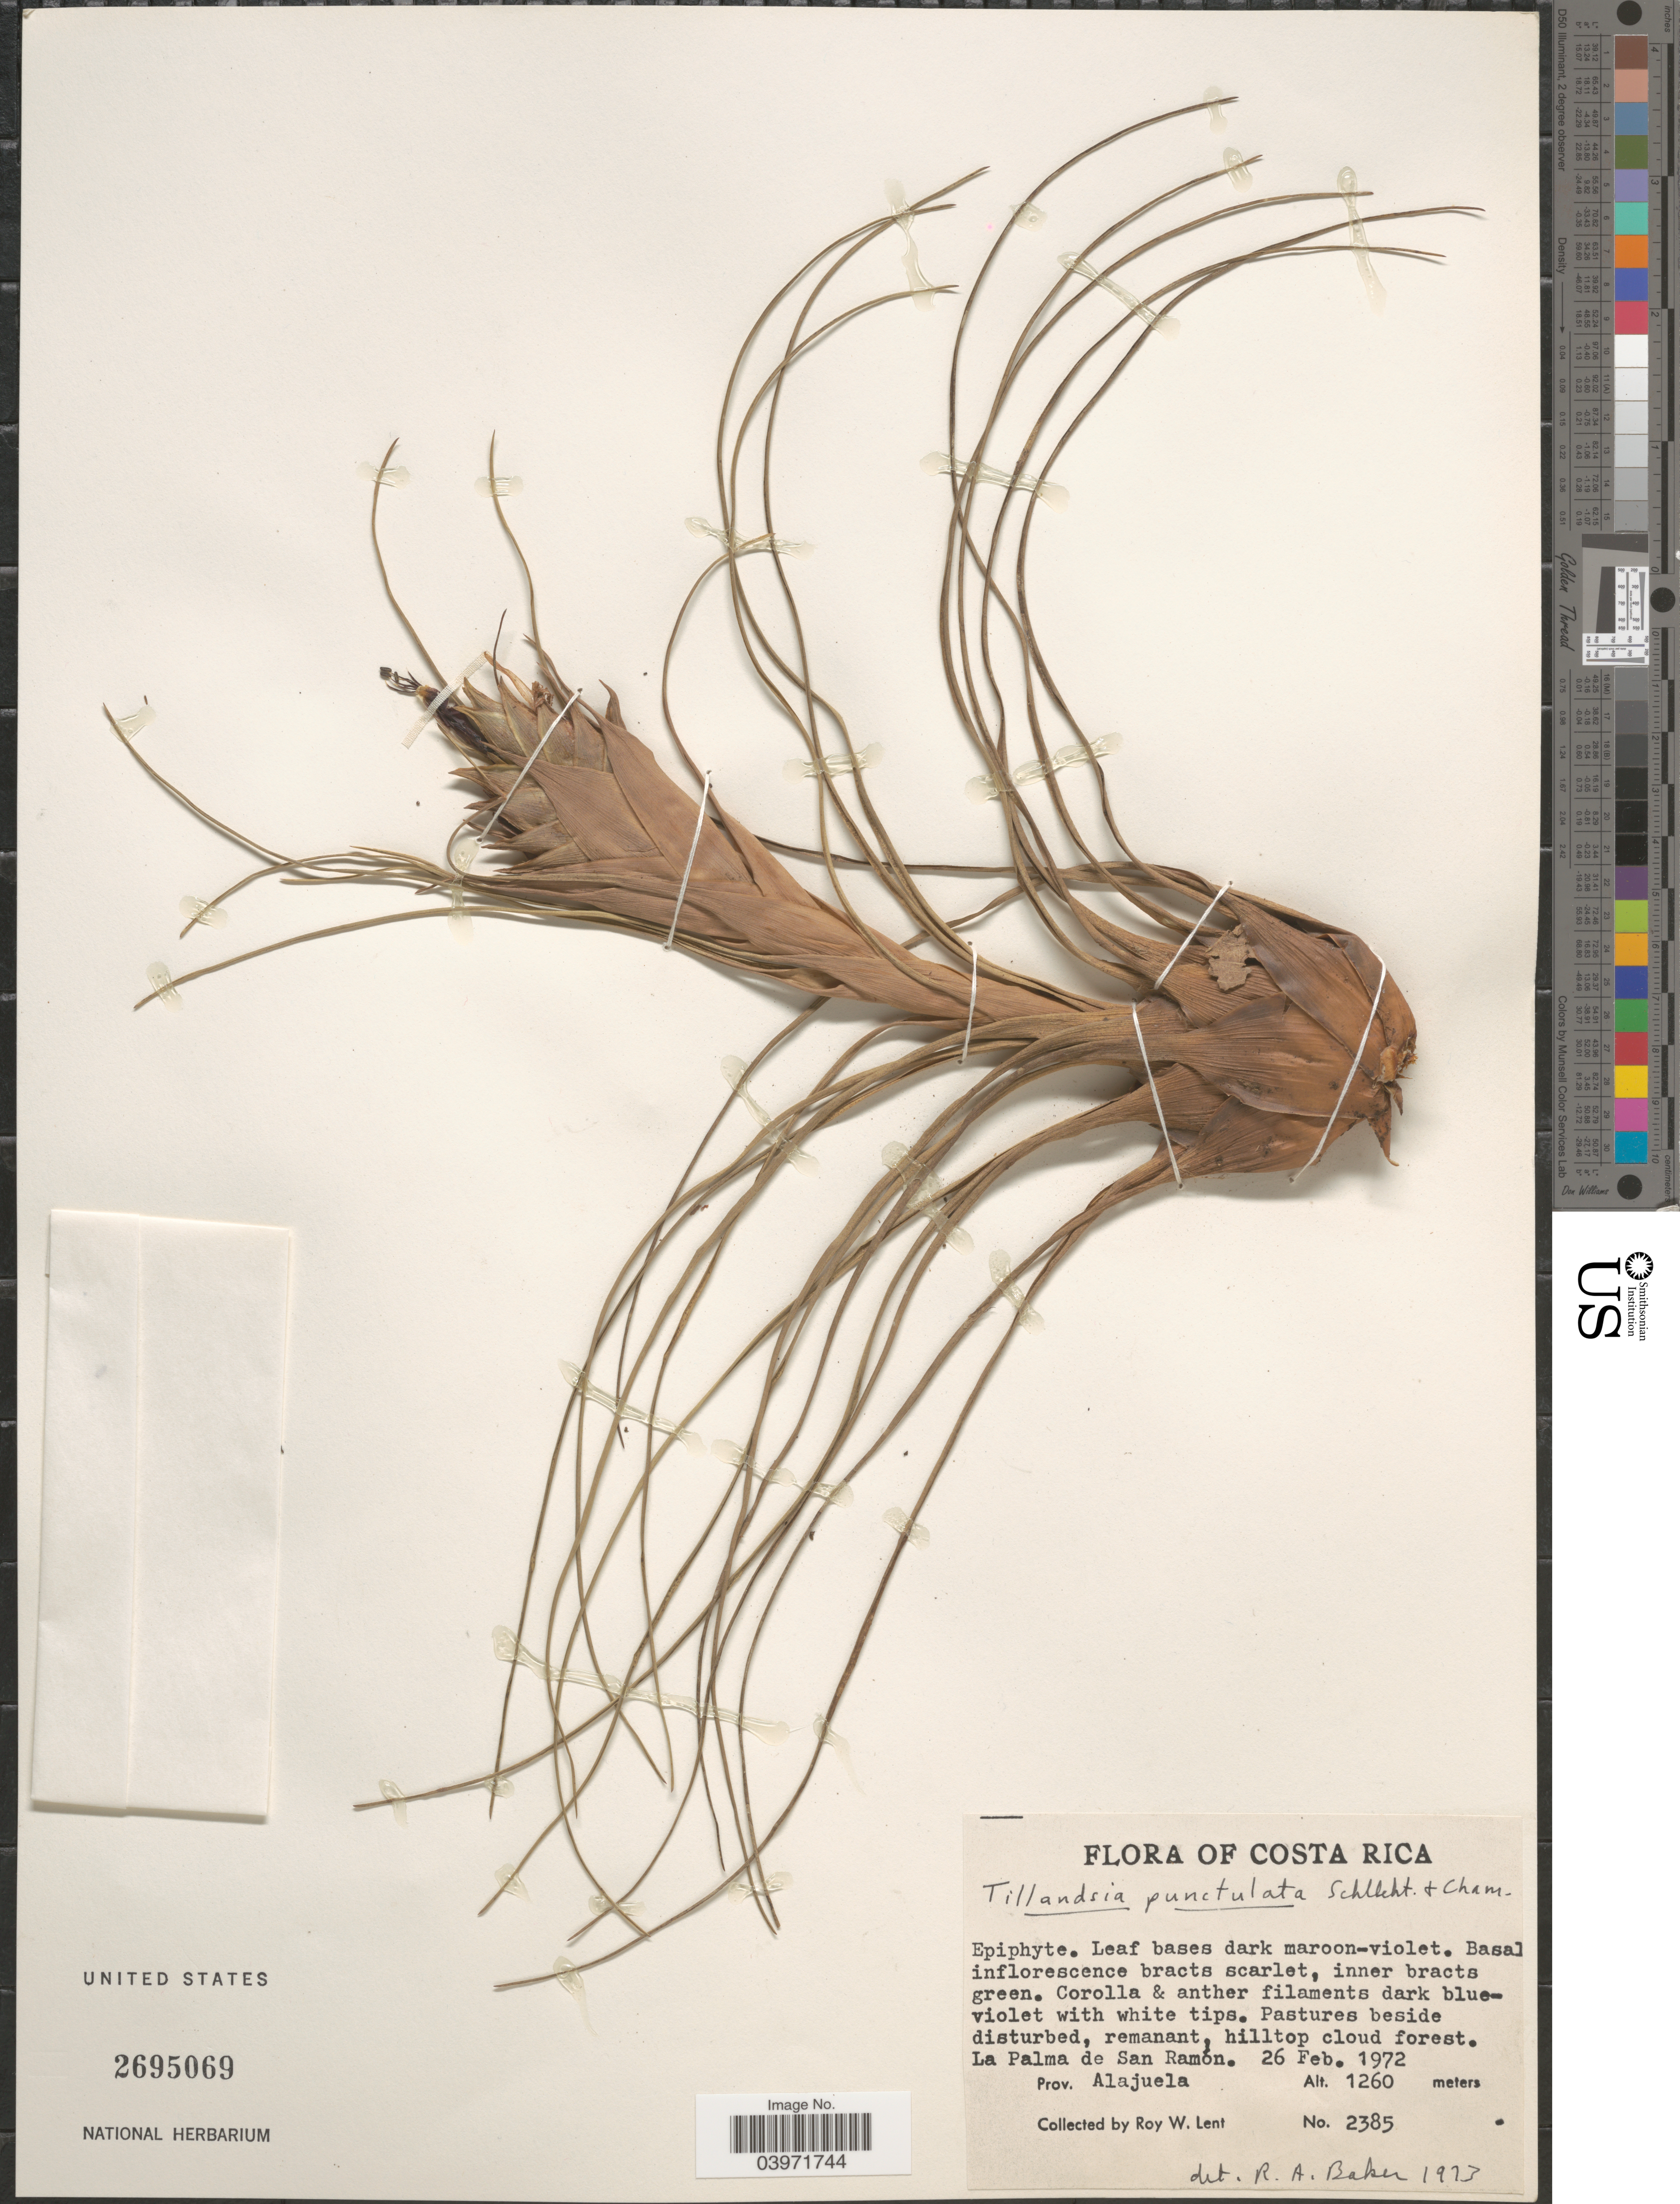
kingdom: Plantae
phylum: Tracheophyta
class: Liliopsida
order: Poales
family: Bromeliaceae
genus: Tillandsia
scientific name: Tillandsia punctulata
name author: Schltdl. & Cham.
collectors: R. W. Lent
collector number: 2385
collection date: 1972-02-26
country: Costa Rica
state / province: Alajuela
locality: La Palma de San Ramón.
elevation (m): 1260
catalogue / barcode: US 2695069